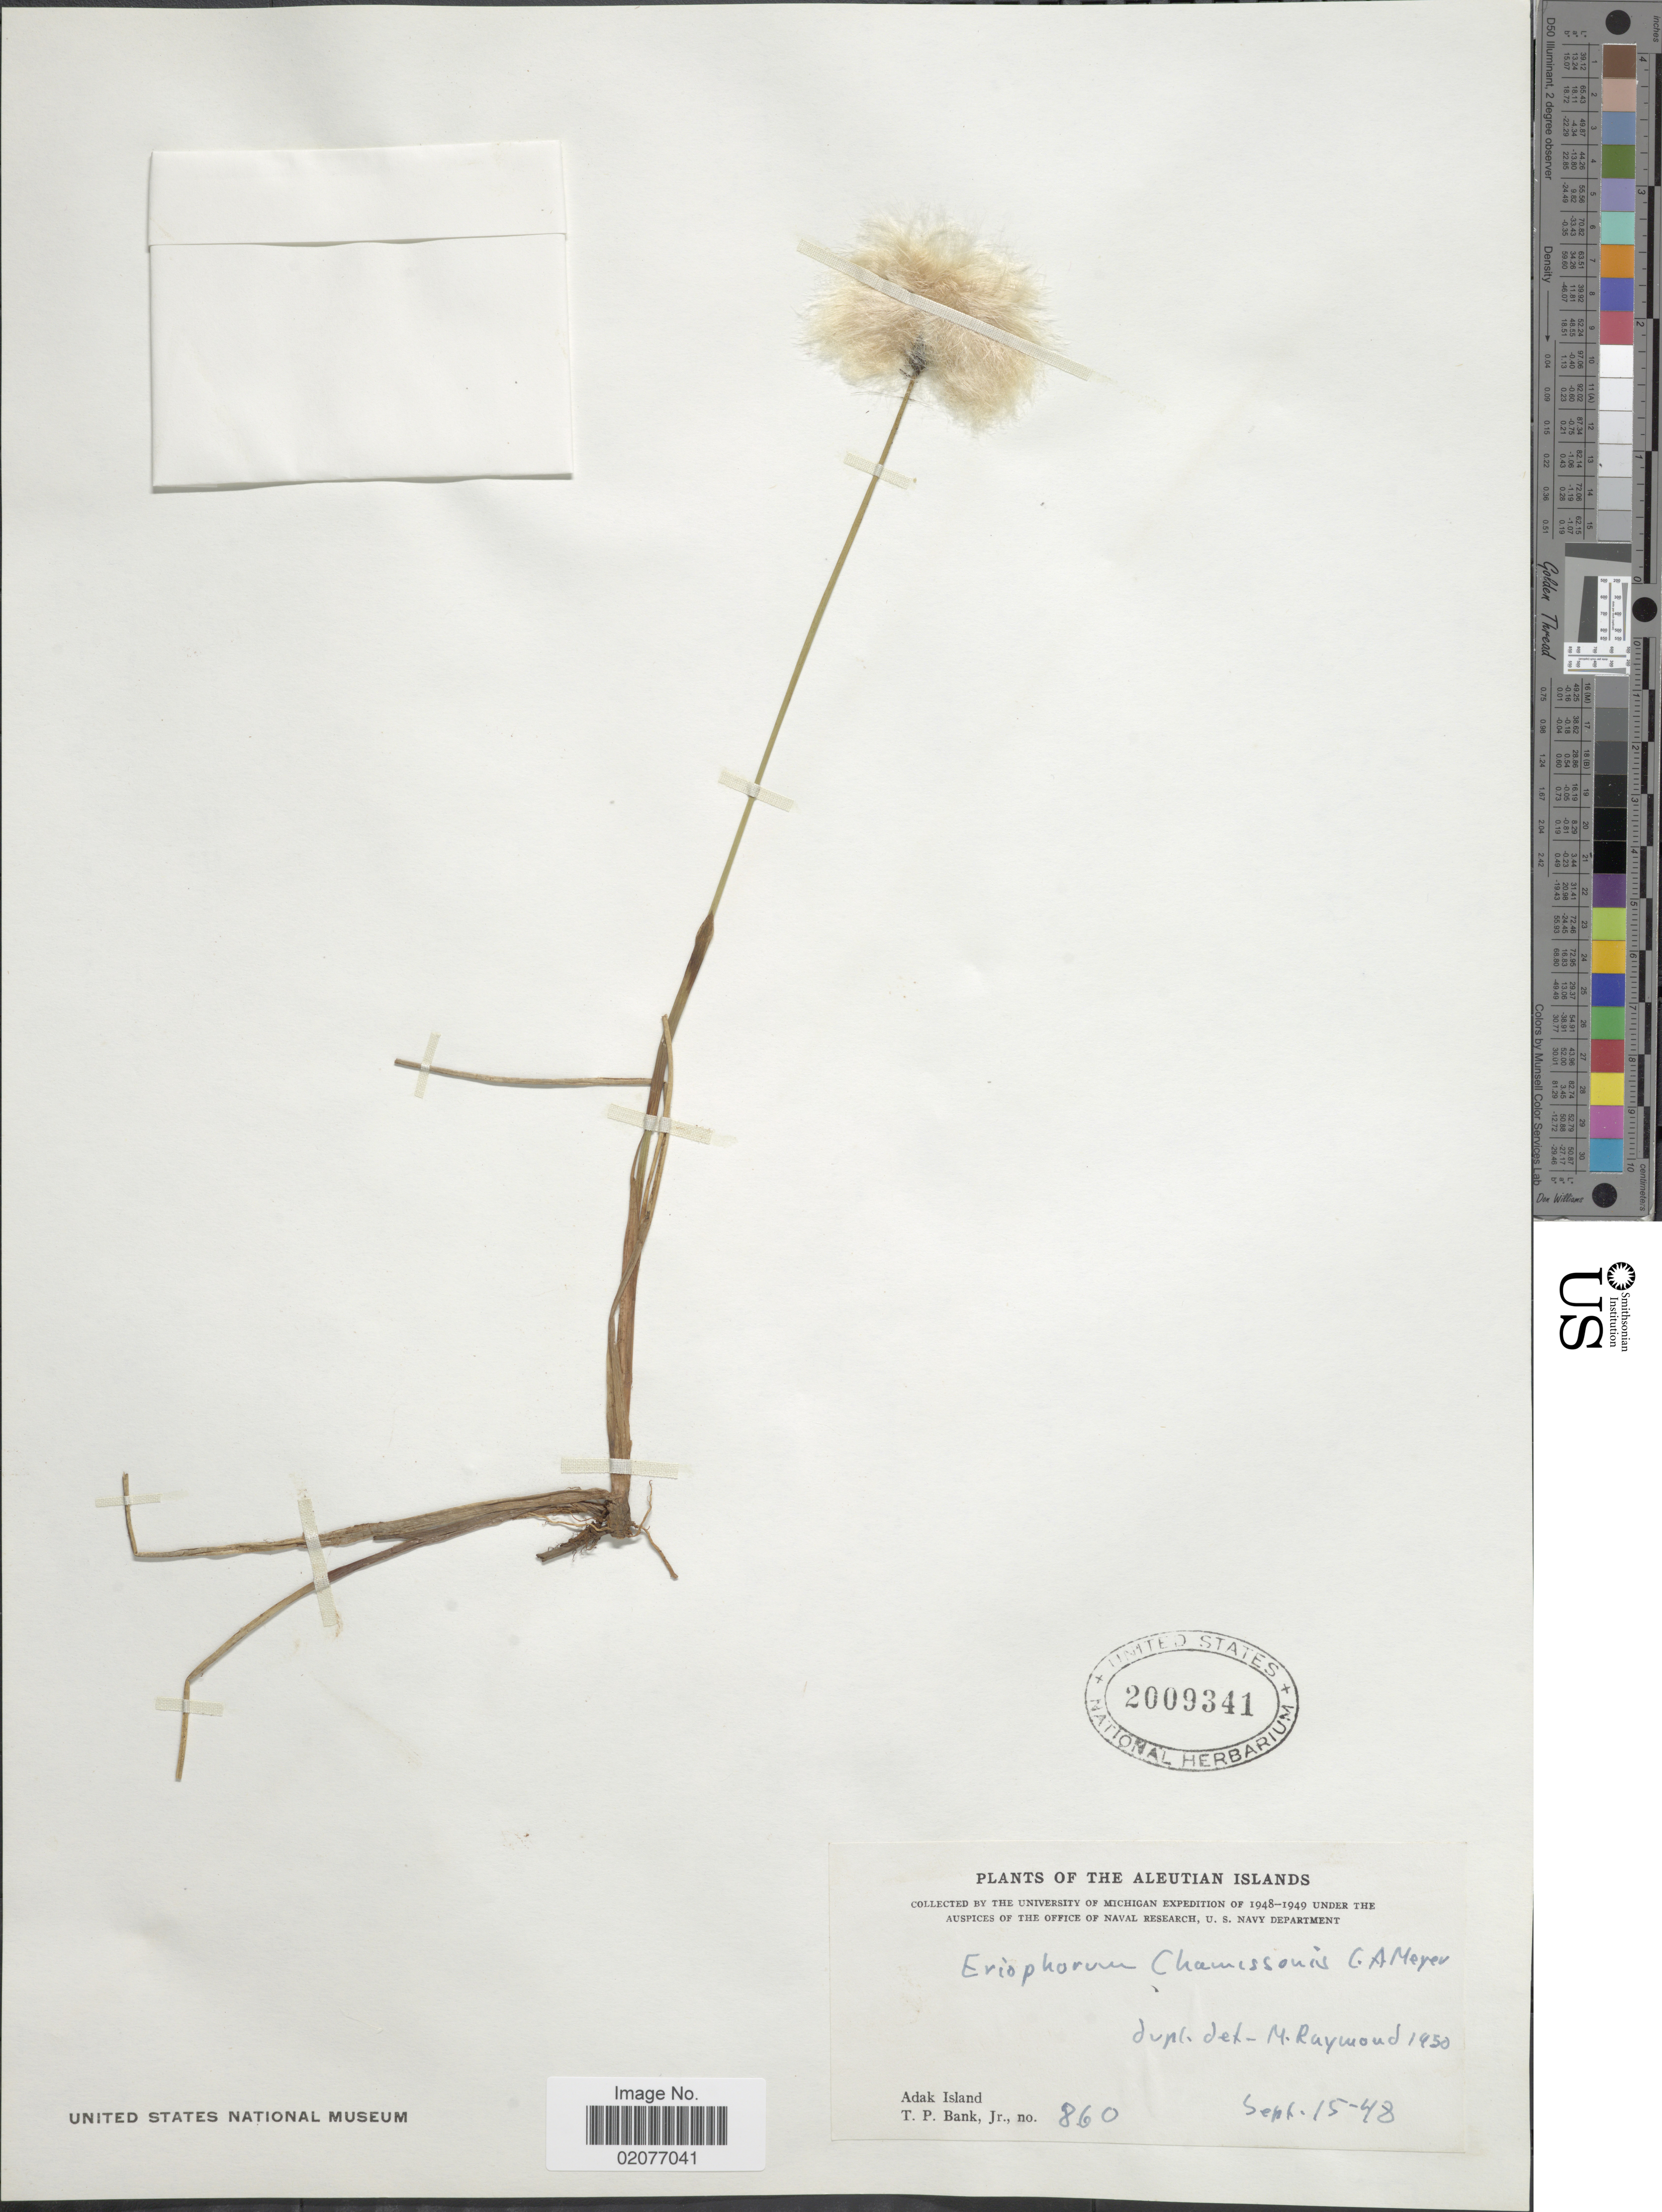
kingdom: Plantae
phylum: Tracheophyta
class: Liliopsida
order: Poales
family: Cyperaceae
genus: Eriophorum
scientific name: Eriophorum x medium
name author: Andersson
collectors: T. Bank Jr.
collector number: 860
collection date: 1948-09-15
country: United States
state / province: Alaska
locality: The Aleutian Islands, Adak Island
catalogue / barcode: US 2009341